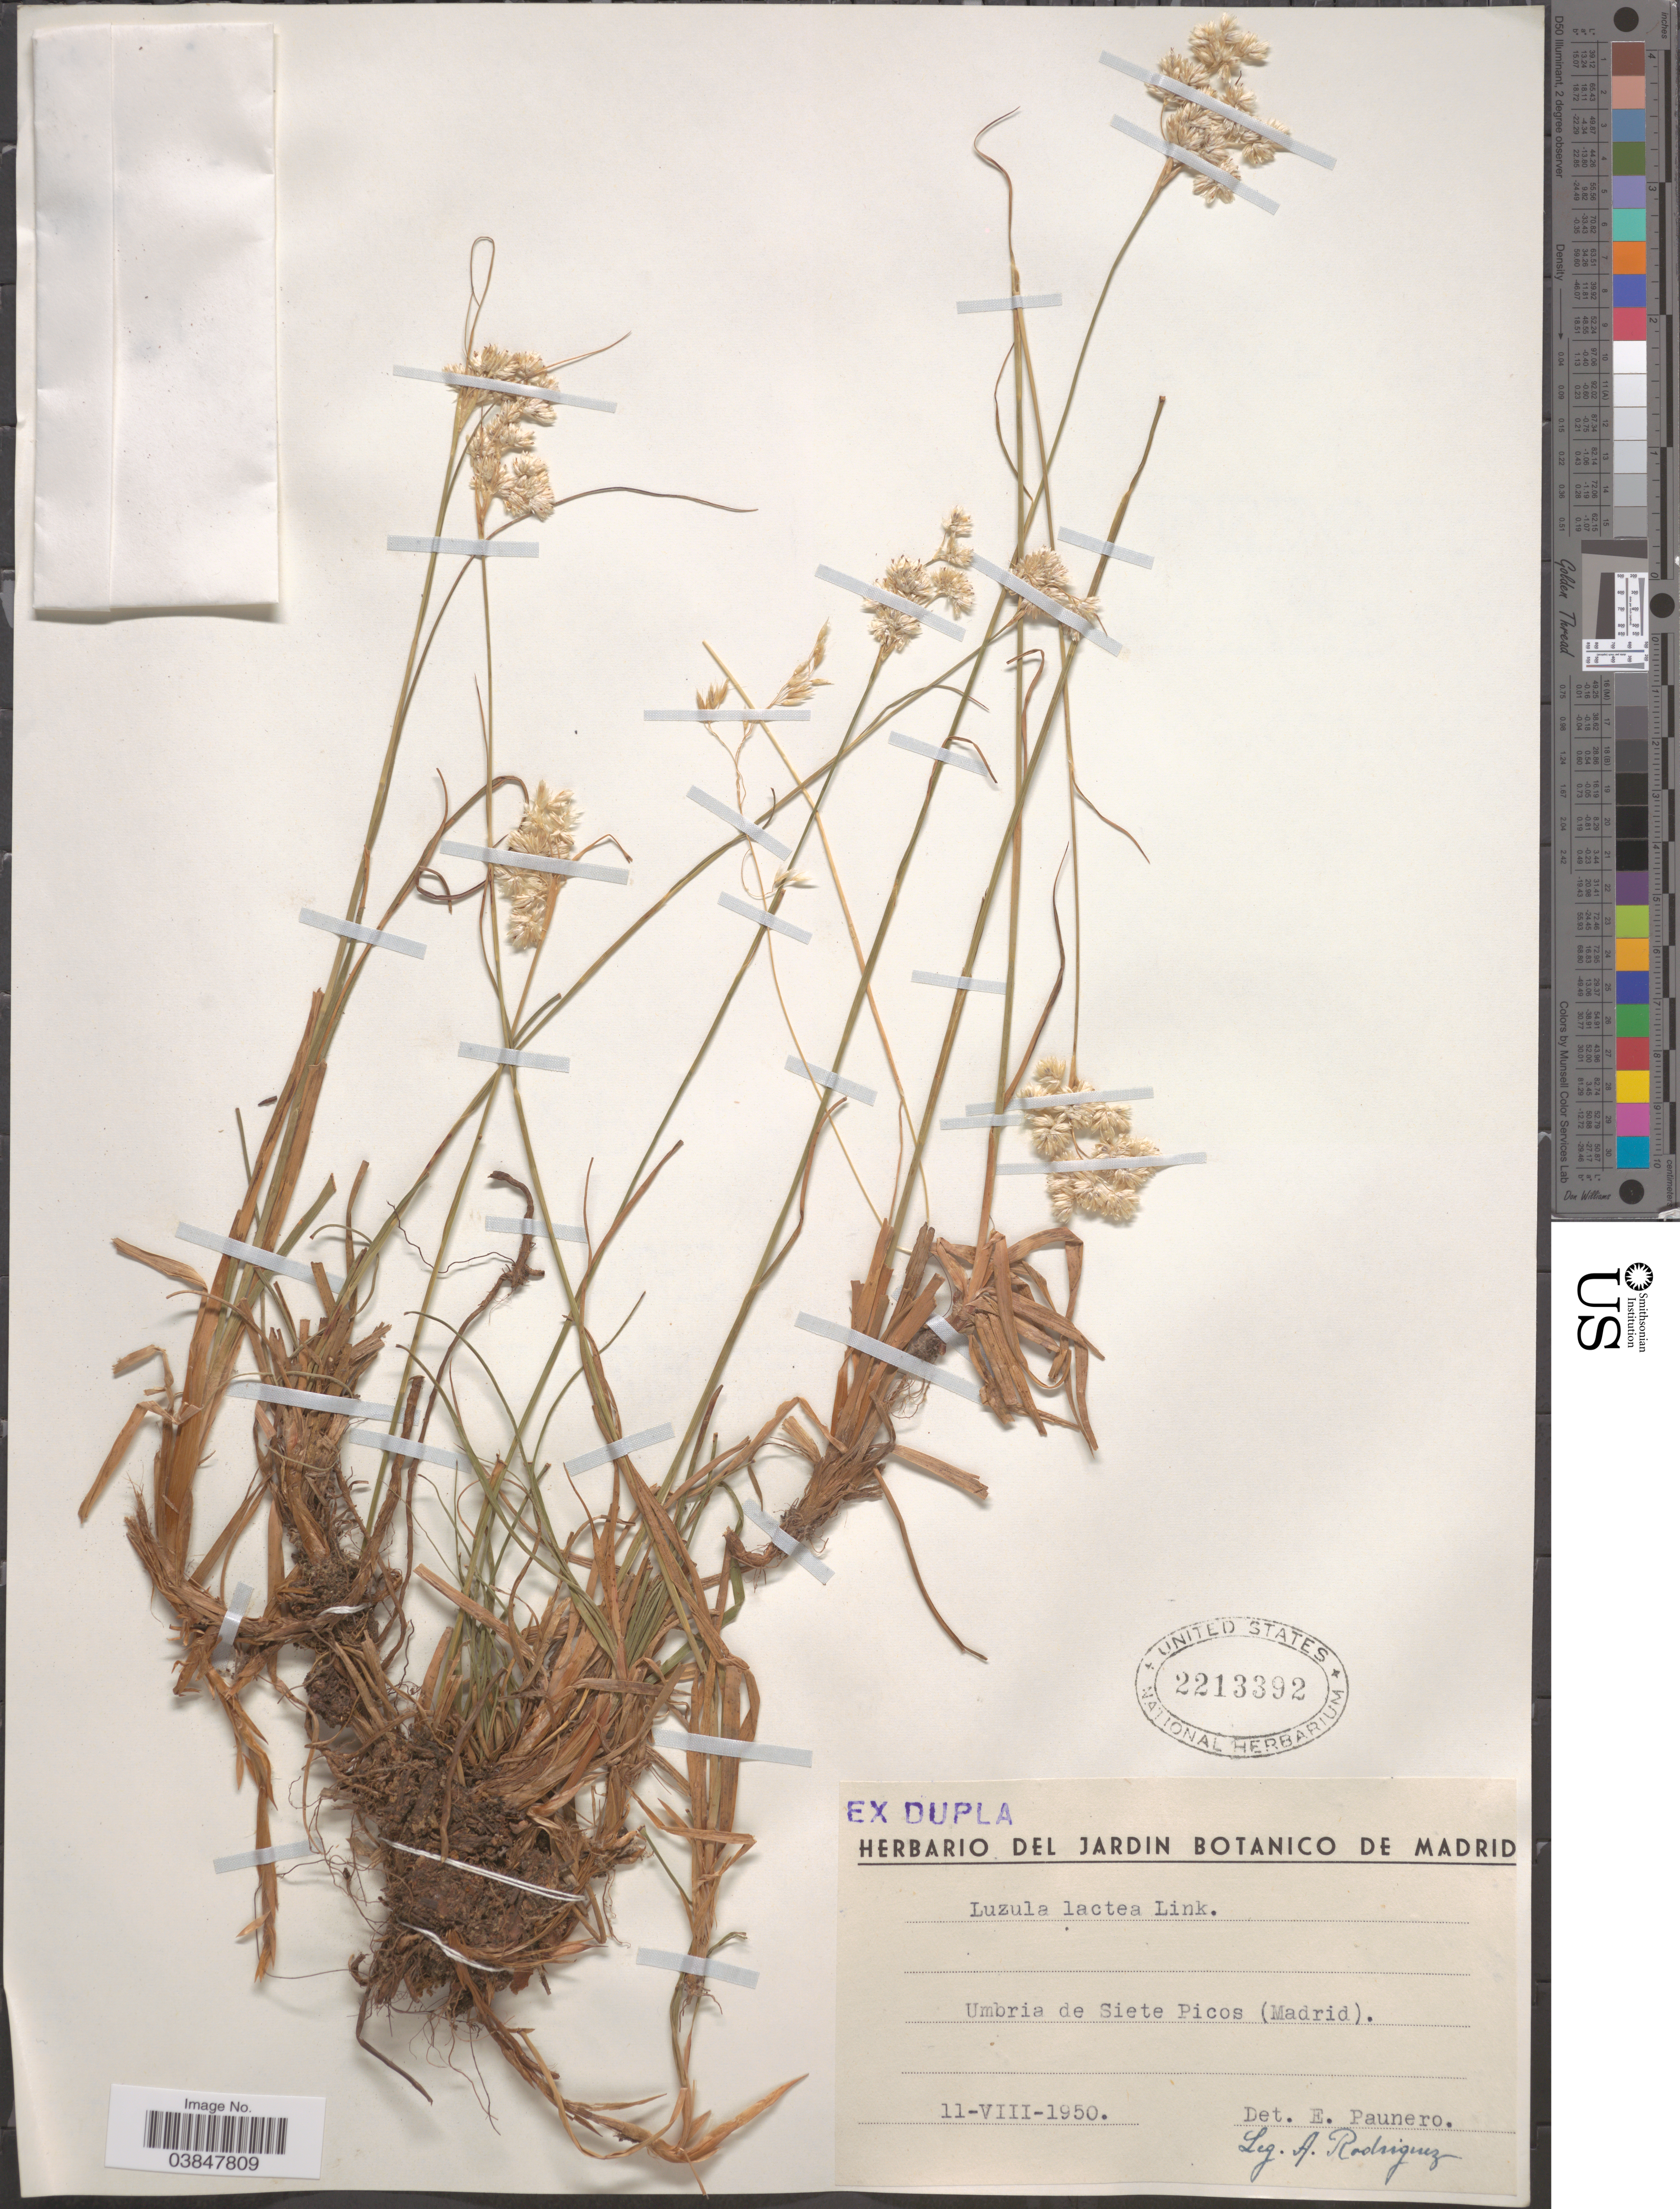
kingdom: Plantae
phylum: Tracheophyta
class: Liliopsida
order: Poales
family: Juncaceae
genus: Luzula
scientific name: Luzula lactea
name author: (Link) E. Mey.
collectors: A. Rodriguez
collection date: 1950-08-11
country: Spain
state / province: Madrid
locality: Umbria de Siete Picos.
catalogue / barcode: US 2213392